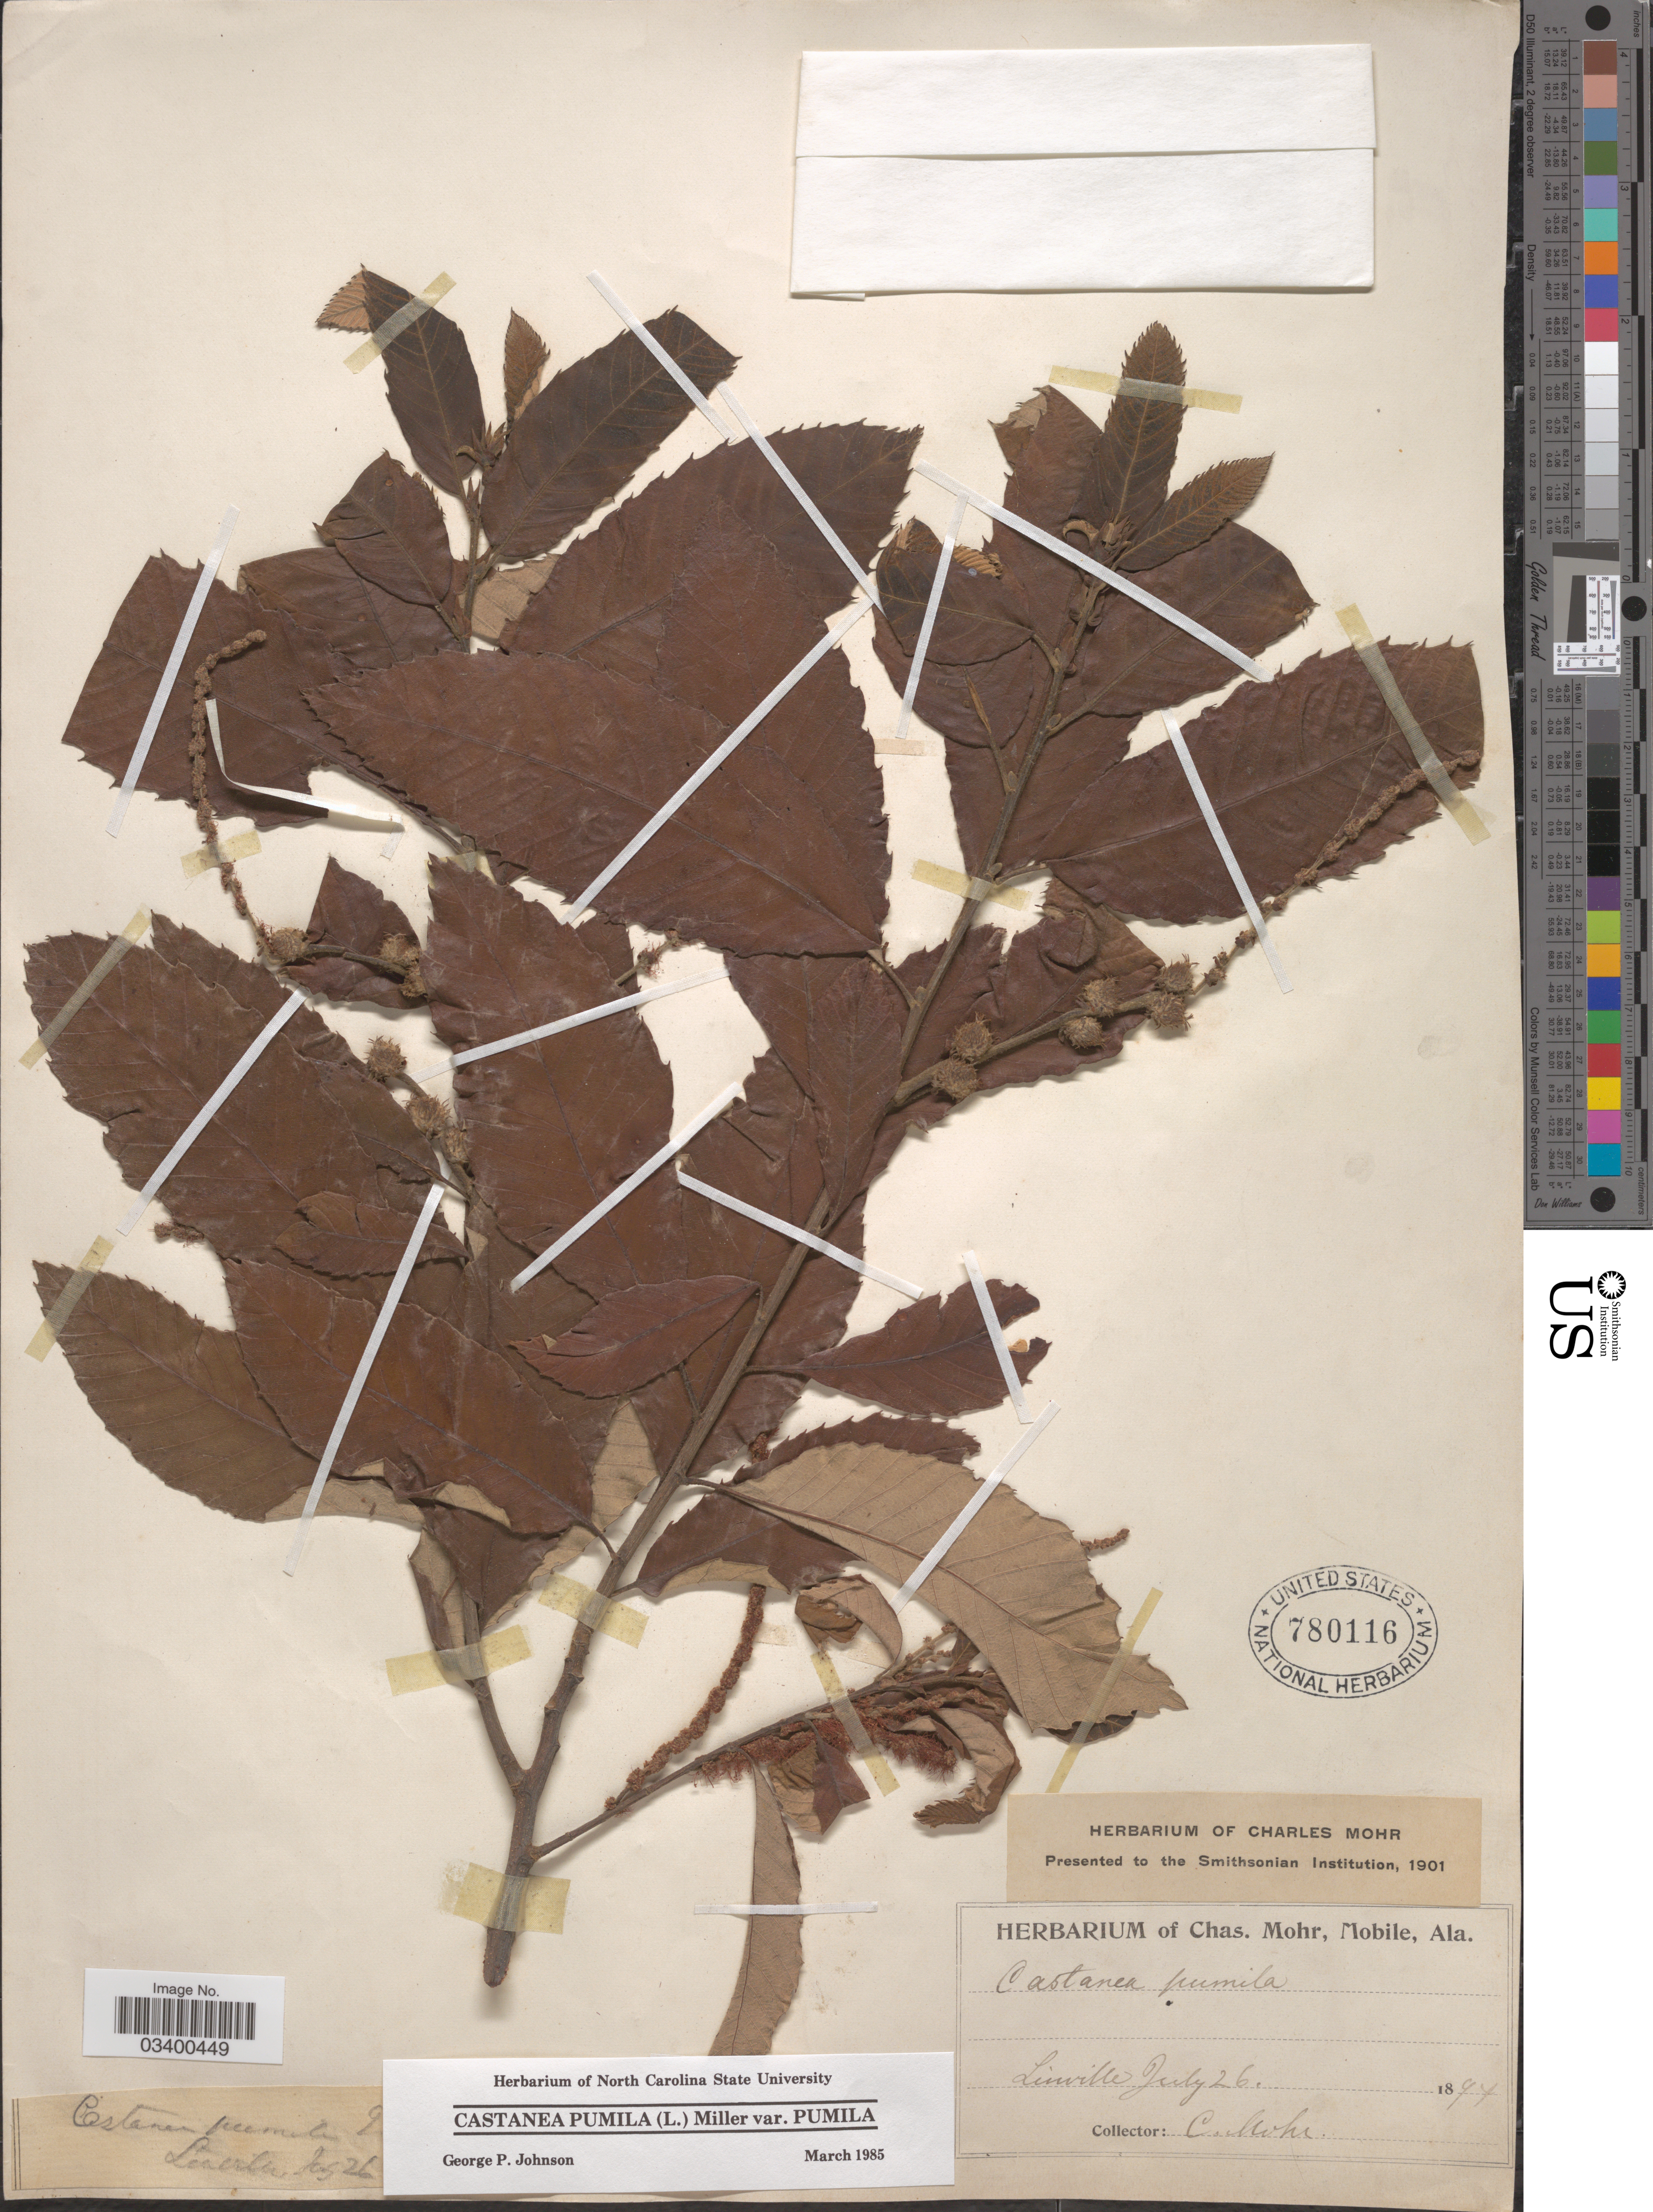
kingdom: Plantae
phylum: Tracheophyta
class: Magnoliopsida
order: Fagales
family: Fagaceae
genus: Castanea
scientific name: Castanea pumila var. pumila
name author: (L.) Mill.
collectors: Mohr, C. T. (herbarium)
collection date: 1894-07-26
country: United States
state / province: Alabama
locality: Linville.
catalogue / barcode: US 780116